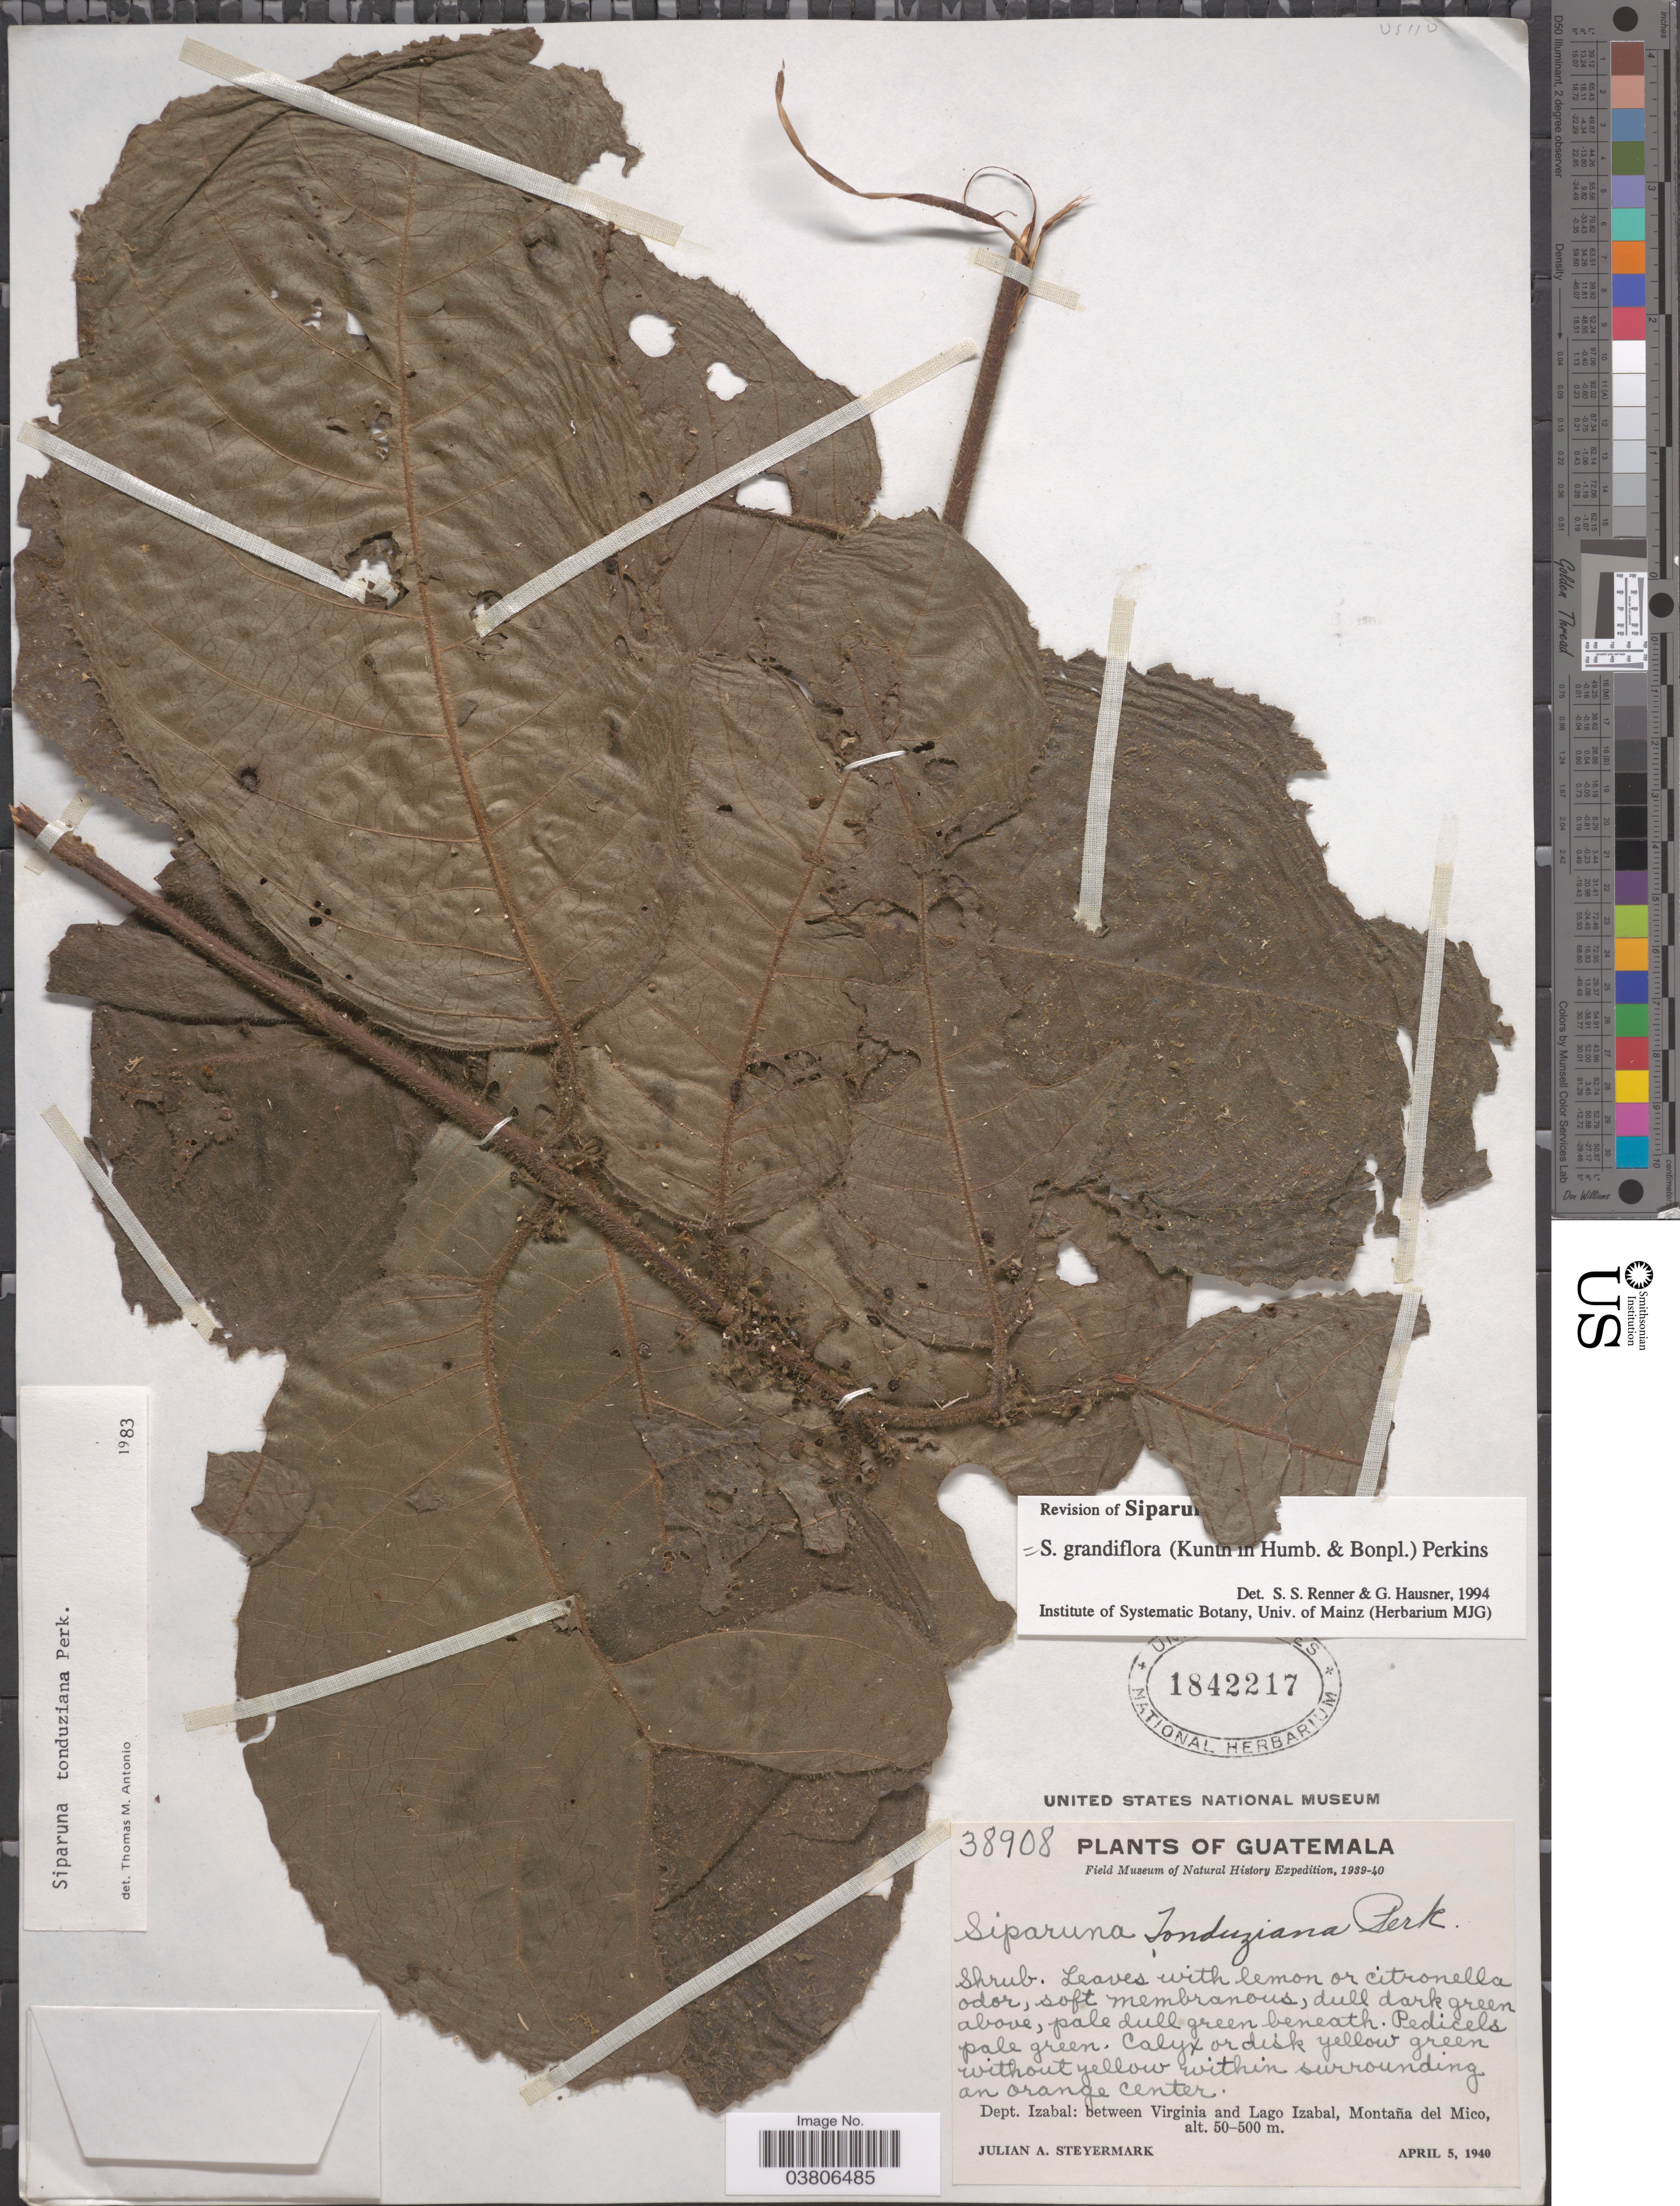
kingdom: Plantae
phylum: Tracheophyta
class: Magnoliopsida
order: Laurales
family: Siparunaceae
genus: Siparuna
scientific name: Siparuna grandiflora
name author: (Kunth) A. DC.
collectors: J. Steyermark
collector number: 38908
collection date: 1940-04-05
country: Guatemala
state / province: Izabal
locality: Dept. Izabal: between Virginia and Lago Izabal, Montaña del Mico.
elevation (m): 50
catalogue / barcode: US 1842217